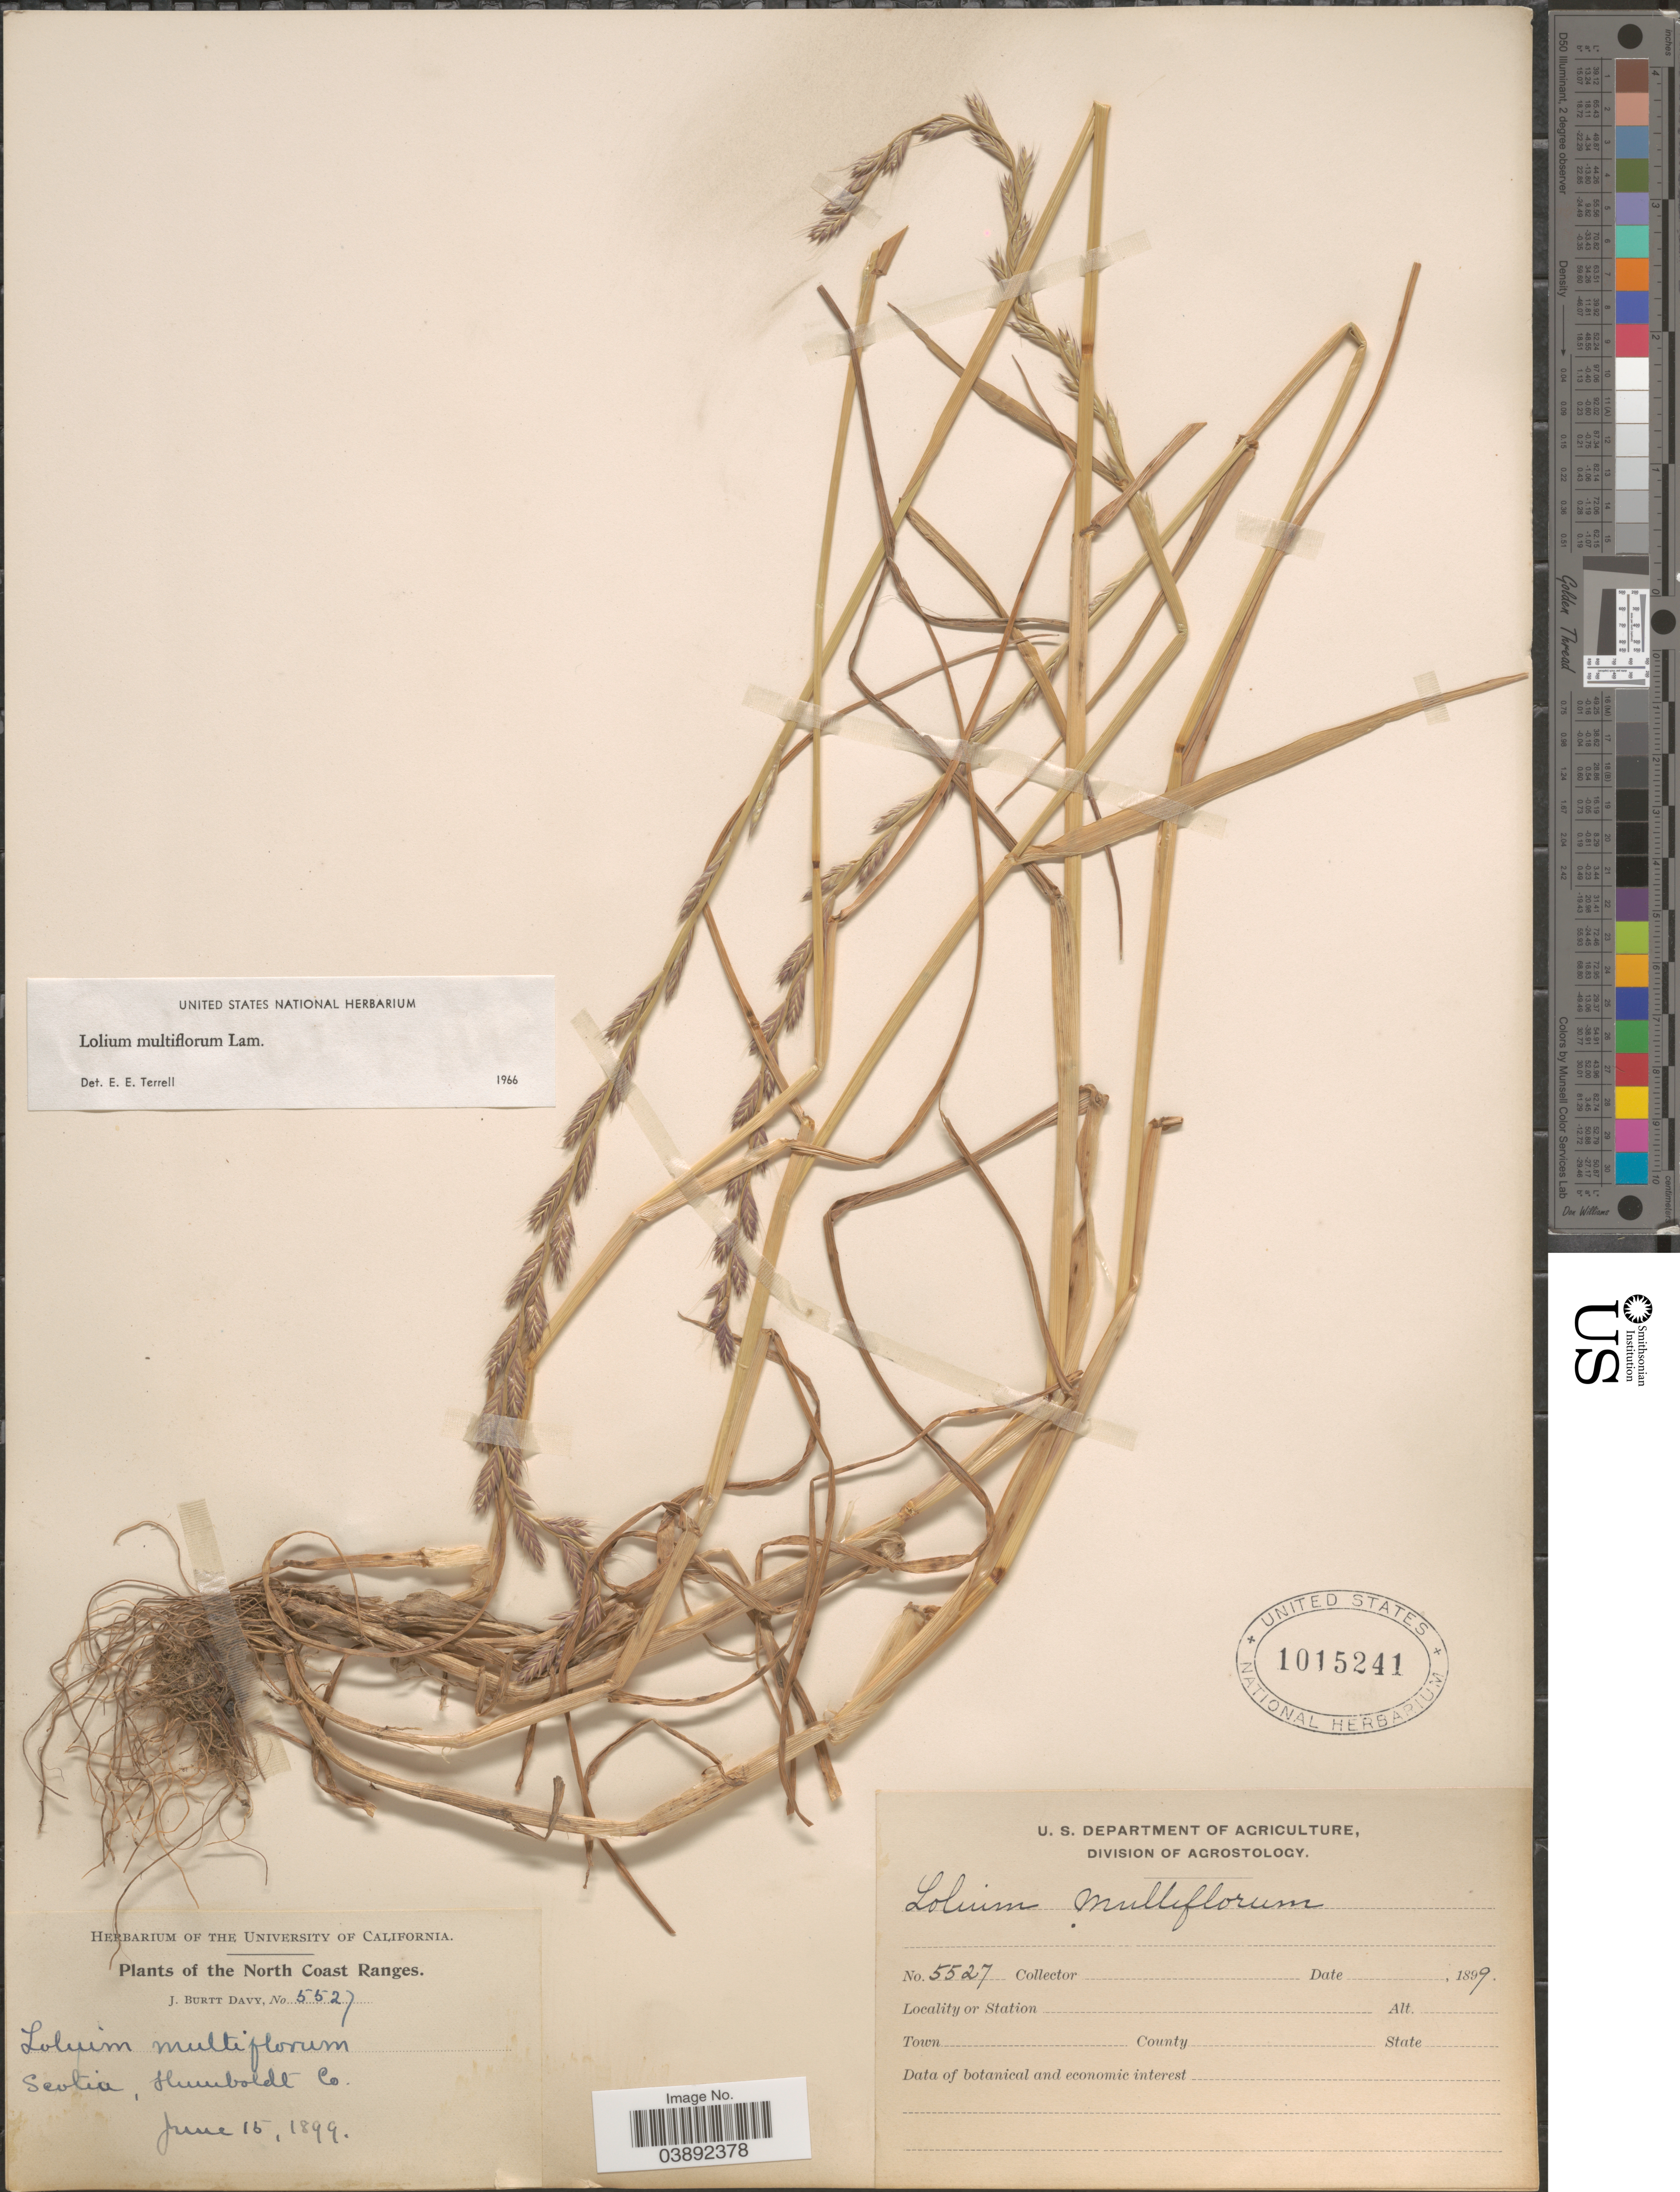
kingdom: Plantae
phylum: Tracheophyta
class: Liliopsida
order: Poales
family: Poaceae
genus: Lolium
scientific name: Lolium multiflorum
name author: Lam.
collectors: J. Burtt Davy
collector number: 5527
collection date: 1899-06-15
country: United States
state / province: California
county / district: Humboldt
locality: The North Coast Ranges. Scotia, Humboldt Co.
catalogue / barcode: US 1015241